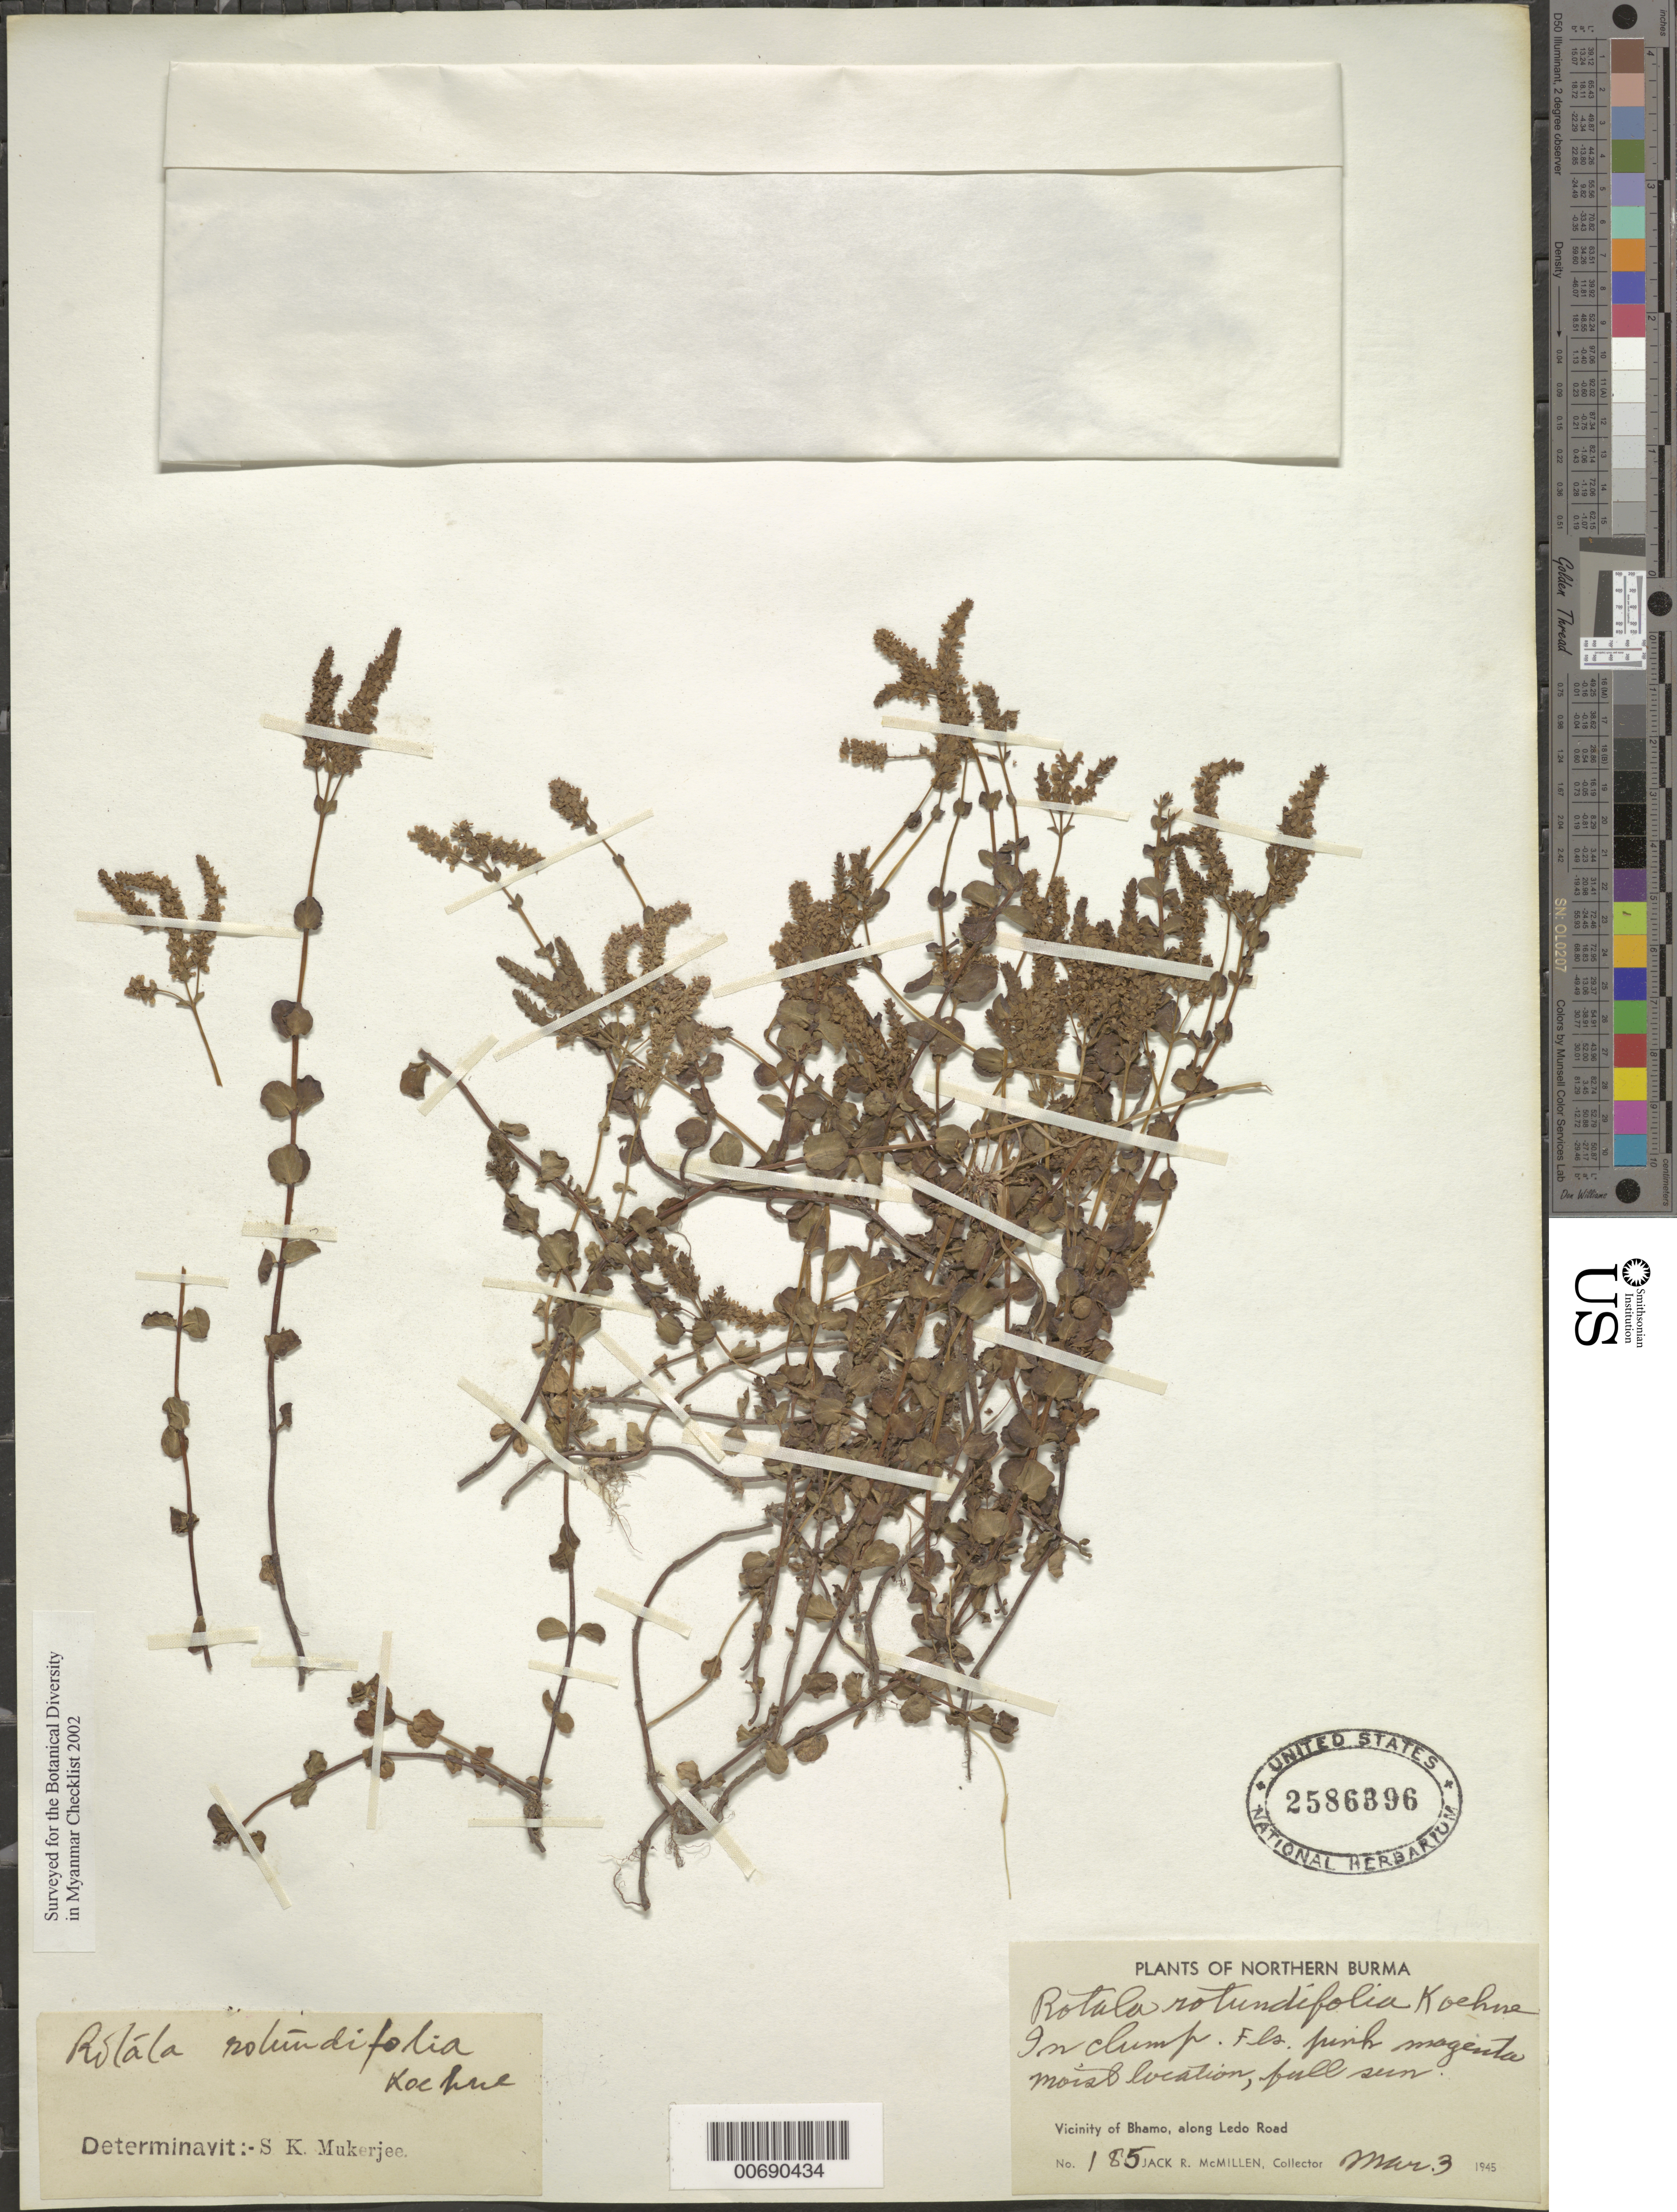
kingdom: Plantae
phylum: Tracheophyta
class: Magnoliopsida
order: Myrtales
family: Lythraceae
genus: Rotala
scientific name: Rotala rotundifolia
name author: (Buch.-Ham. & Roxb.) Koehne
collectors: J. McMillen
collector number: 185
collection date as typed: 03 Mar 1945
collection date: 1945-03-03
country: Myanmar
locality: Bhamo, along Ledo Road.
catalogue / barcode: US 2586396